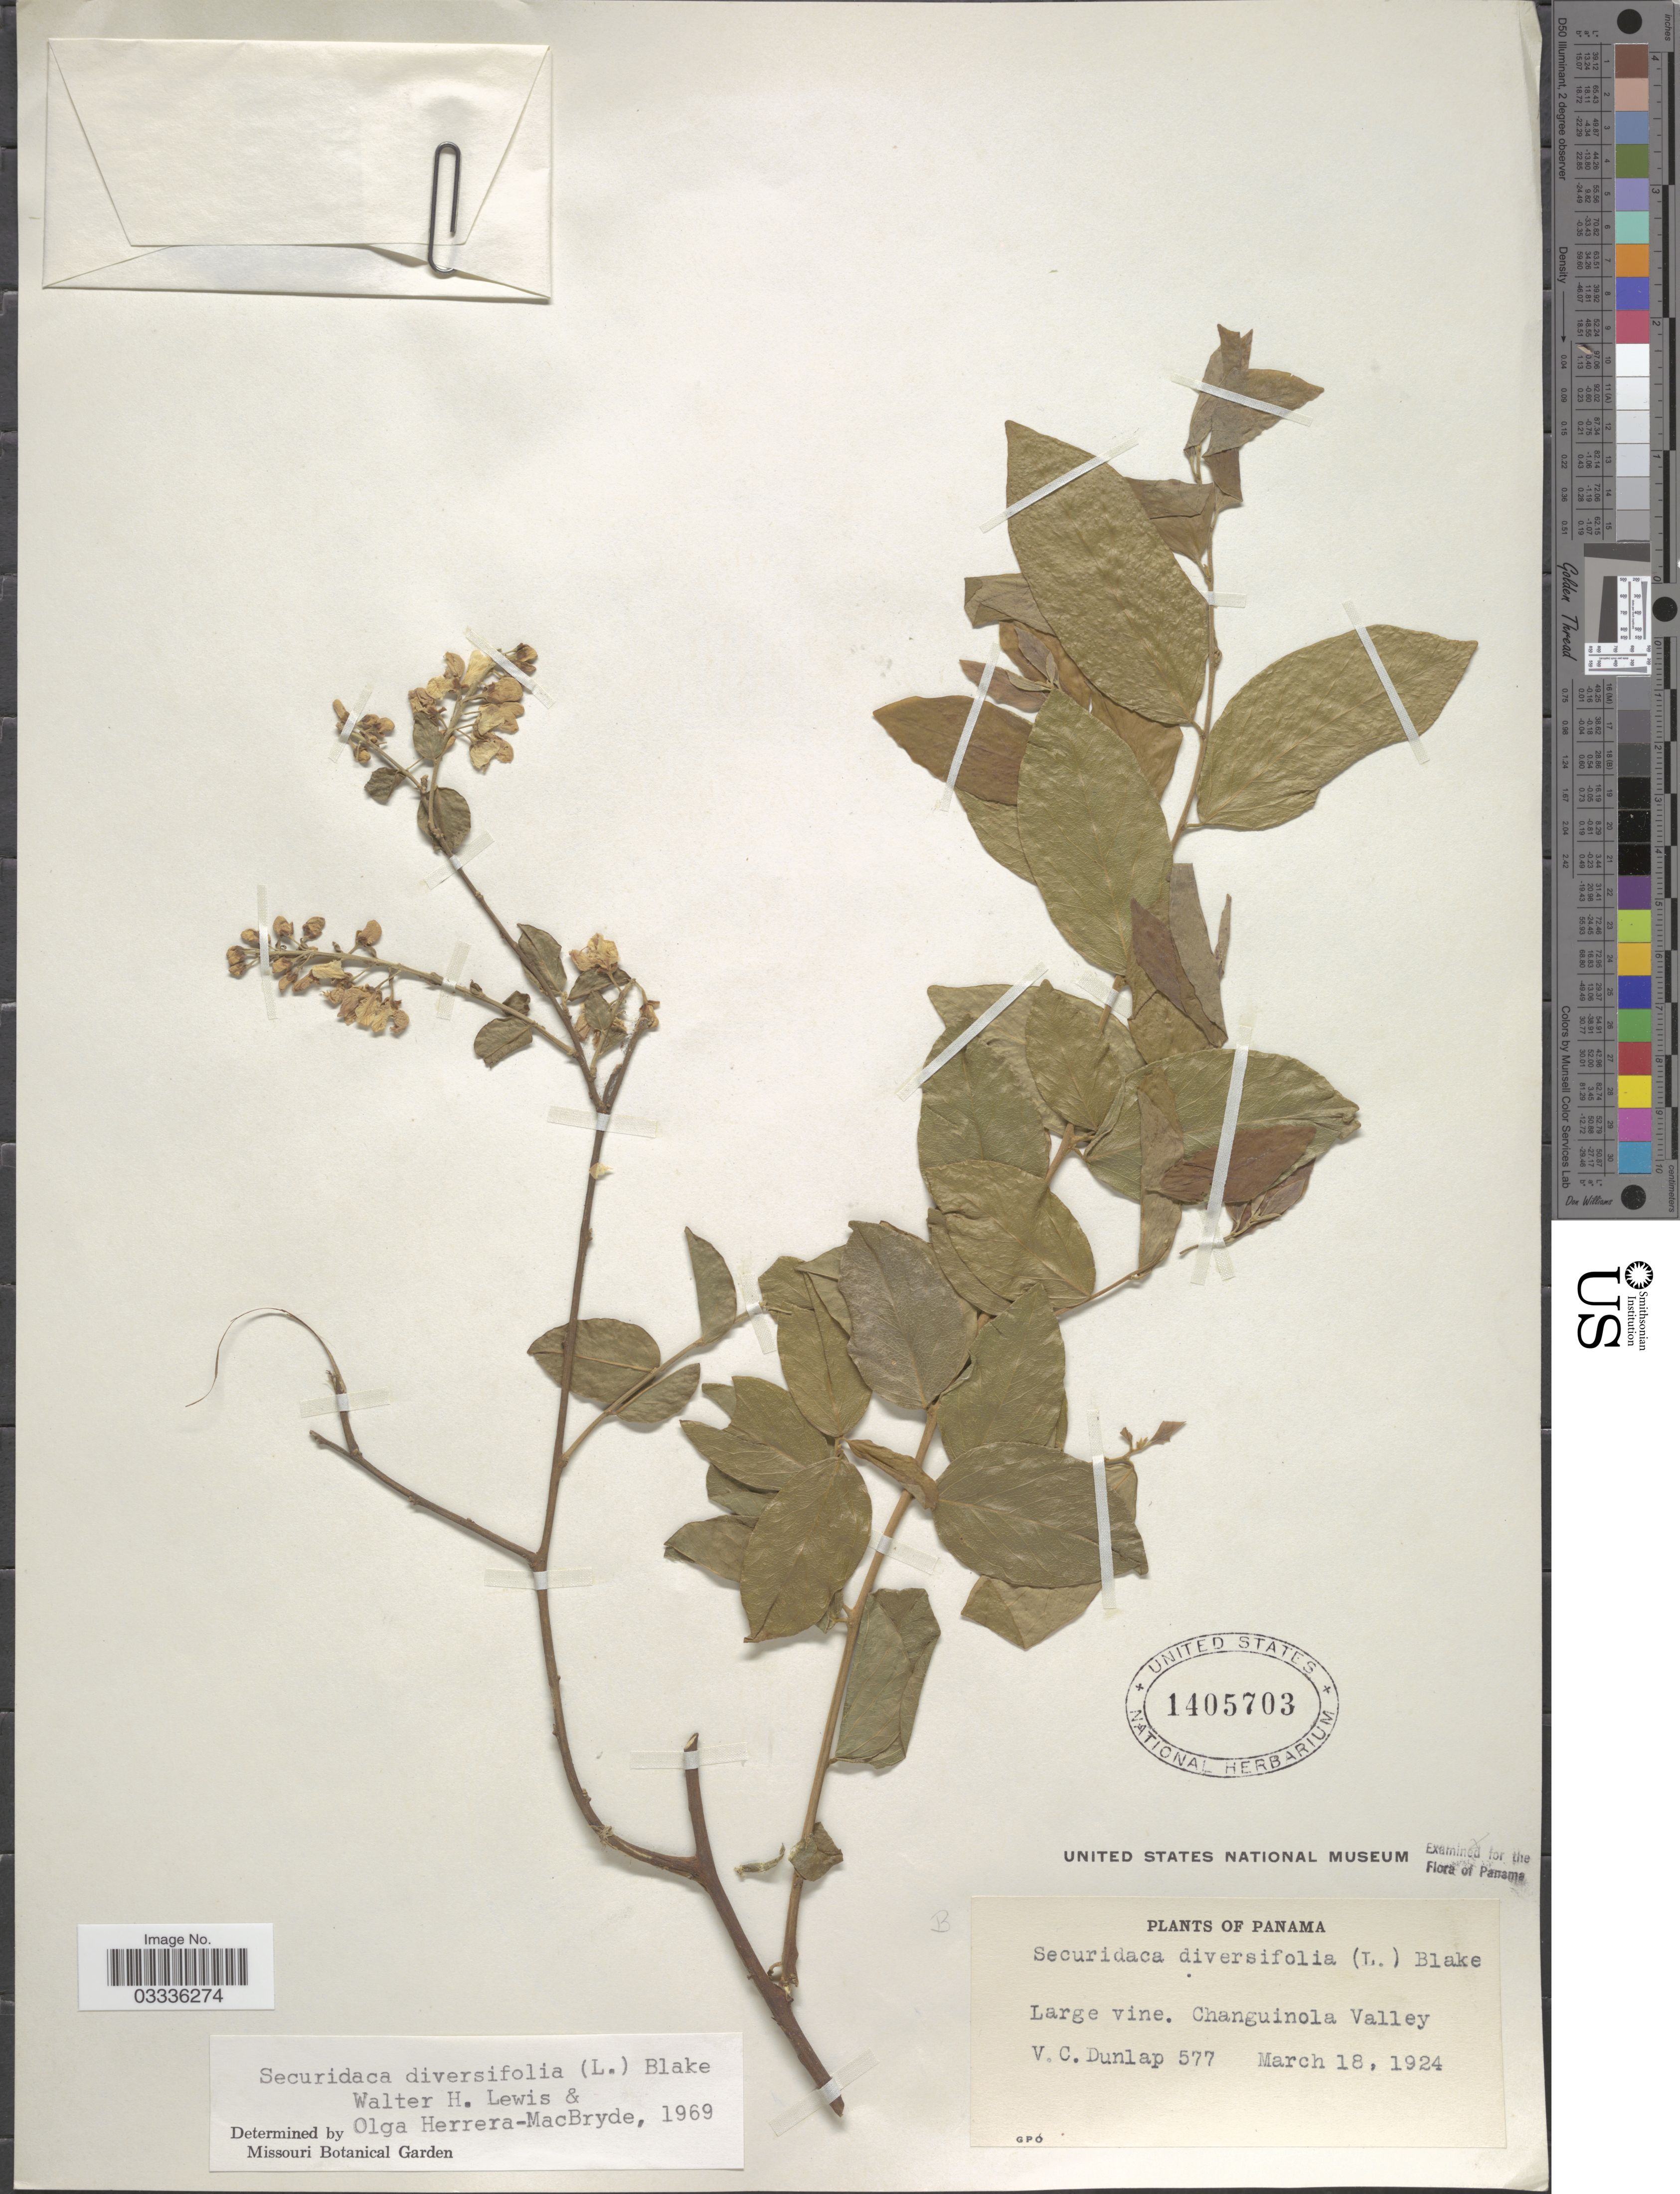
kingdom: Plantae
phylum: Tracheophyta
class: Magnoliopsida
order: Fabales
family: Polygalaceae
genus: Securidaca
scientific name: Securidaca diversifolia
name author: (L.) S.F. Blake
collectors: V. C. Dunlap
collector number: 577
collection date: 1924-03-18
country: Panama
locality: Chanquinola Valley.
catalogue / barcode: US 1405703